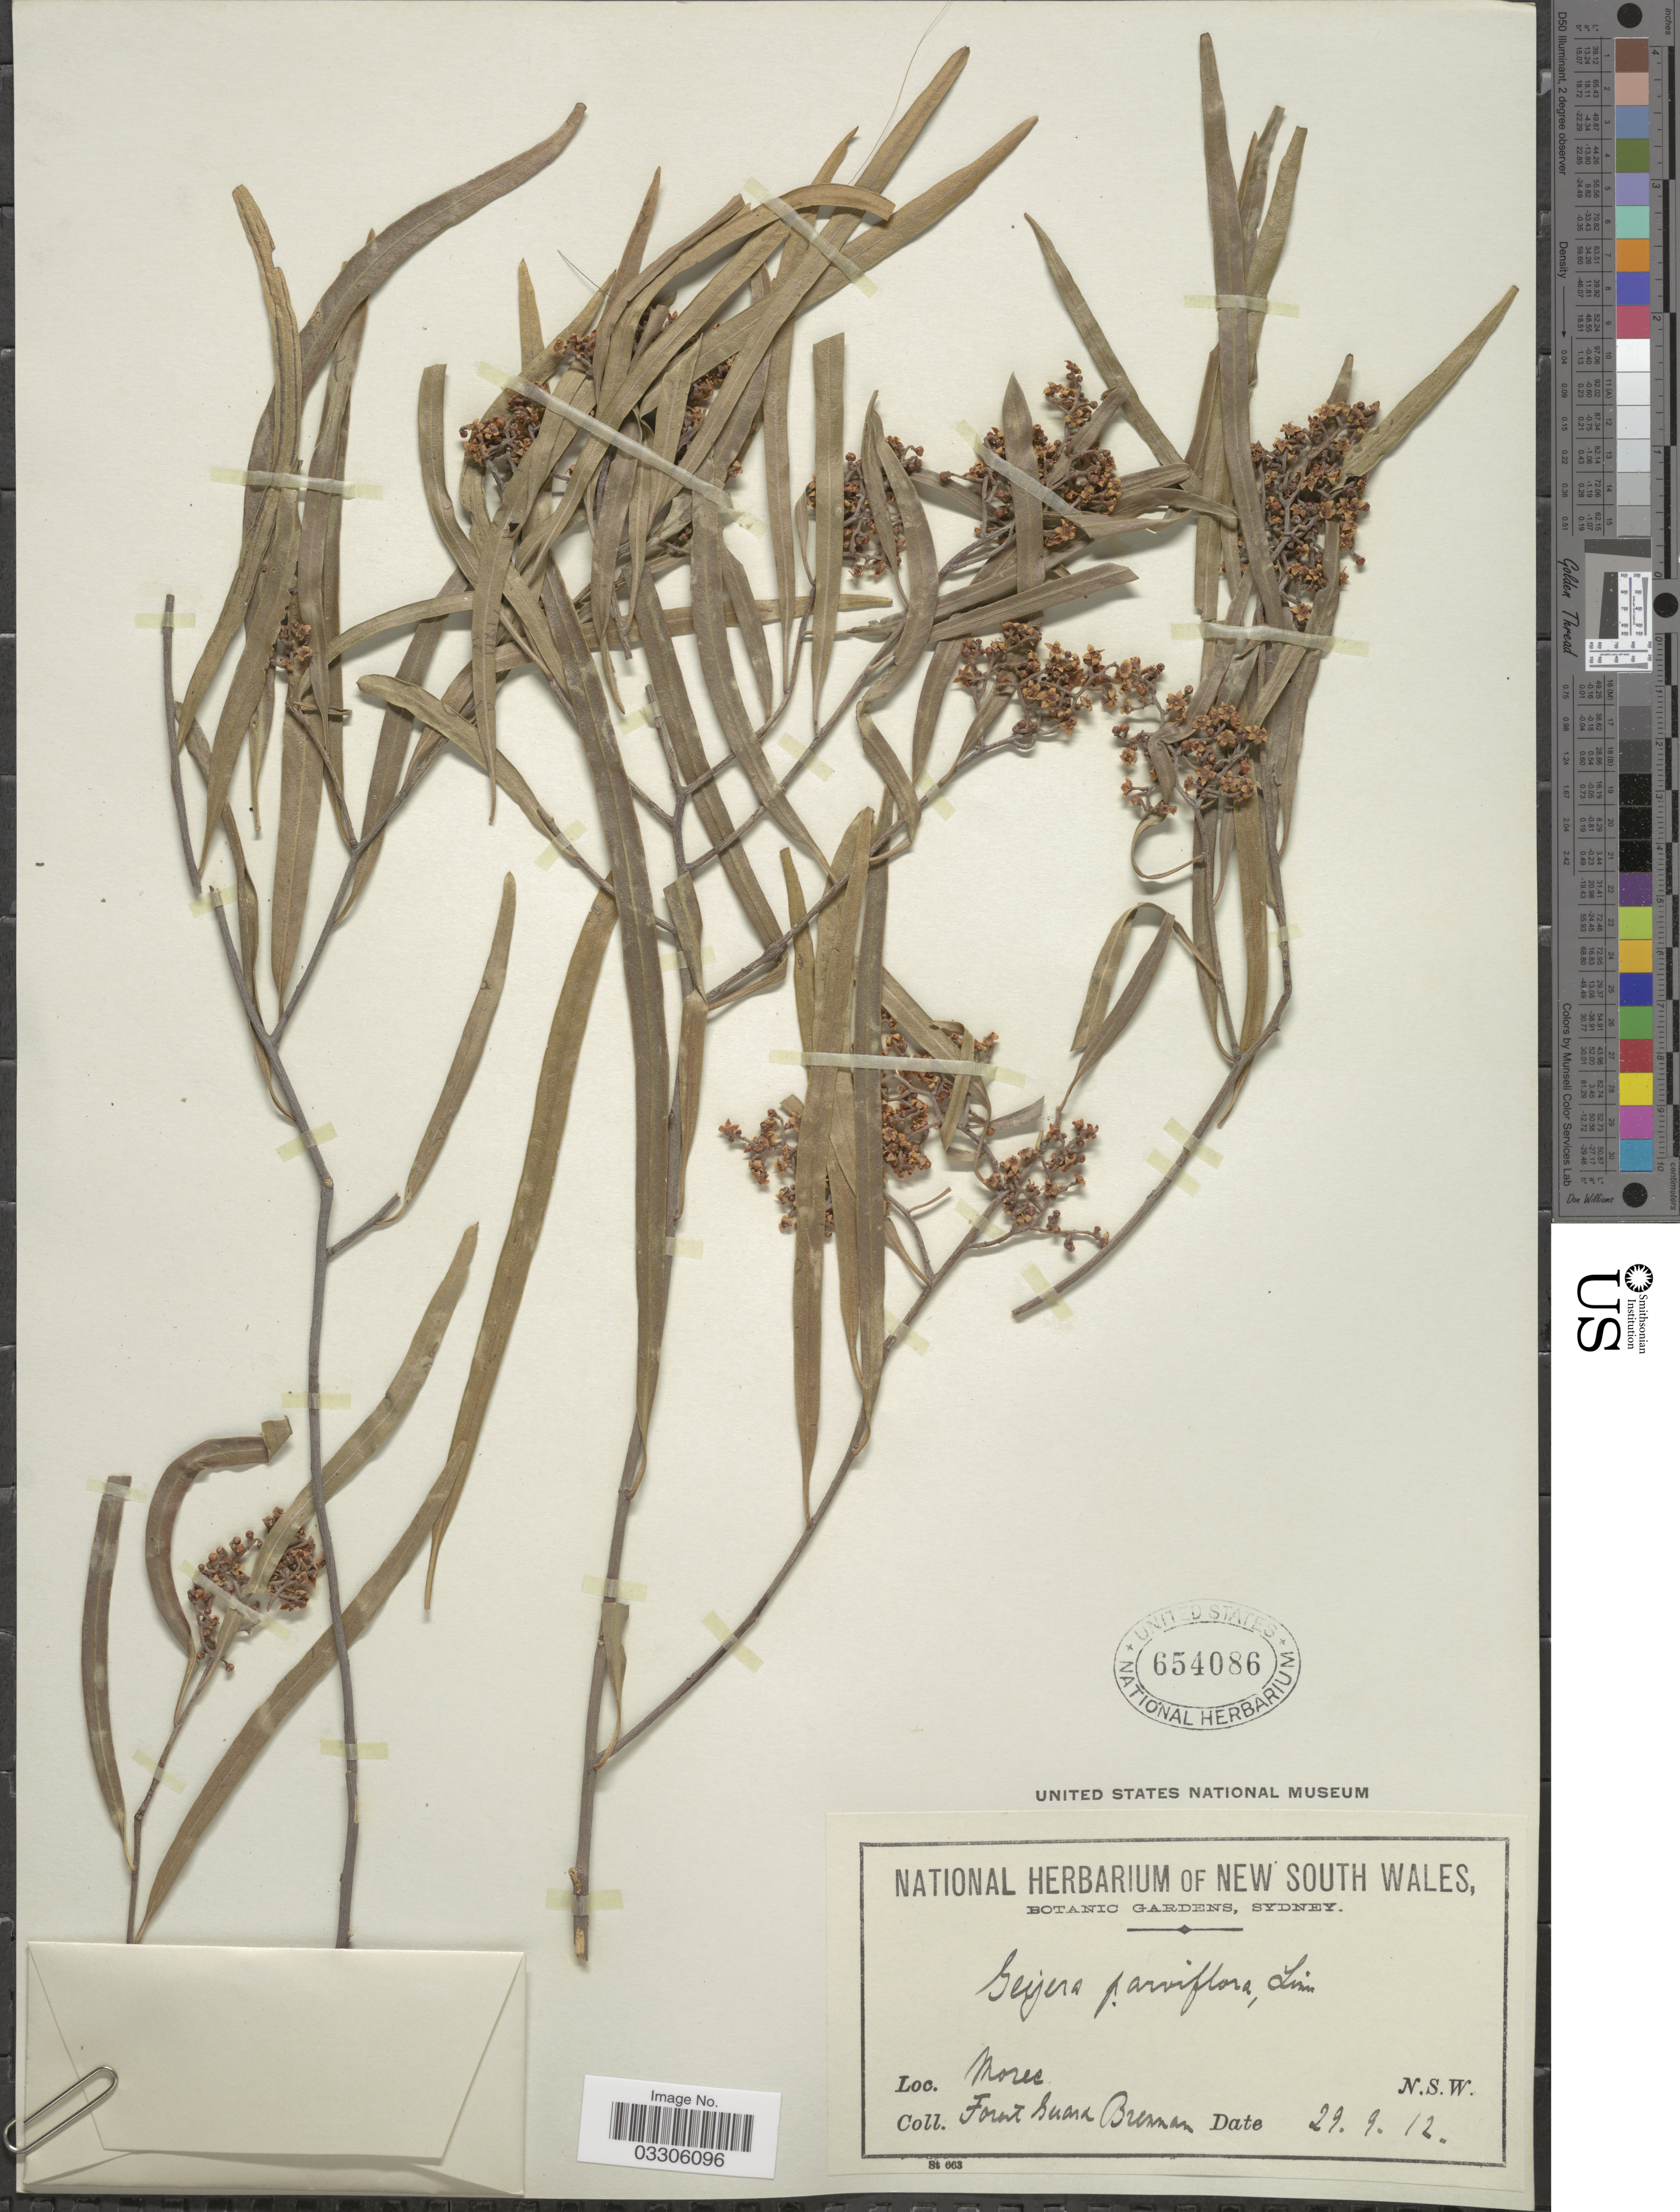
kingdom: Plantae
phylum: Tracheophyta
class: Magnoliopsida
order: Sapindales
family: Rutaceae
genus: Geijera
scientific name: Geijera parviflora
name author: Lindl.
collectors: Forest Guard Brennan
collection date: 1912-09-29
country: Australia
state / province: New South Wales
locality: Moree.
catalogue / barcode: US 654086